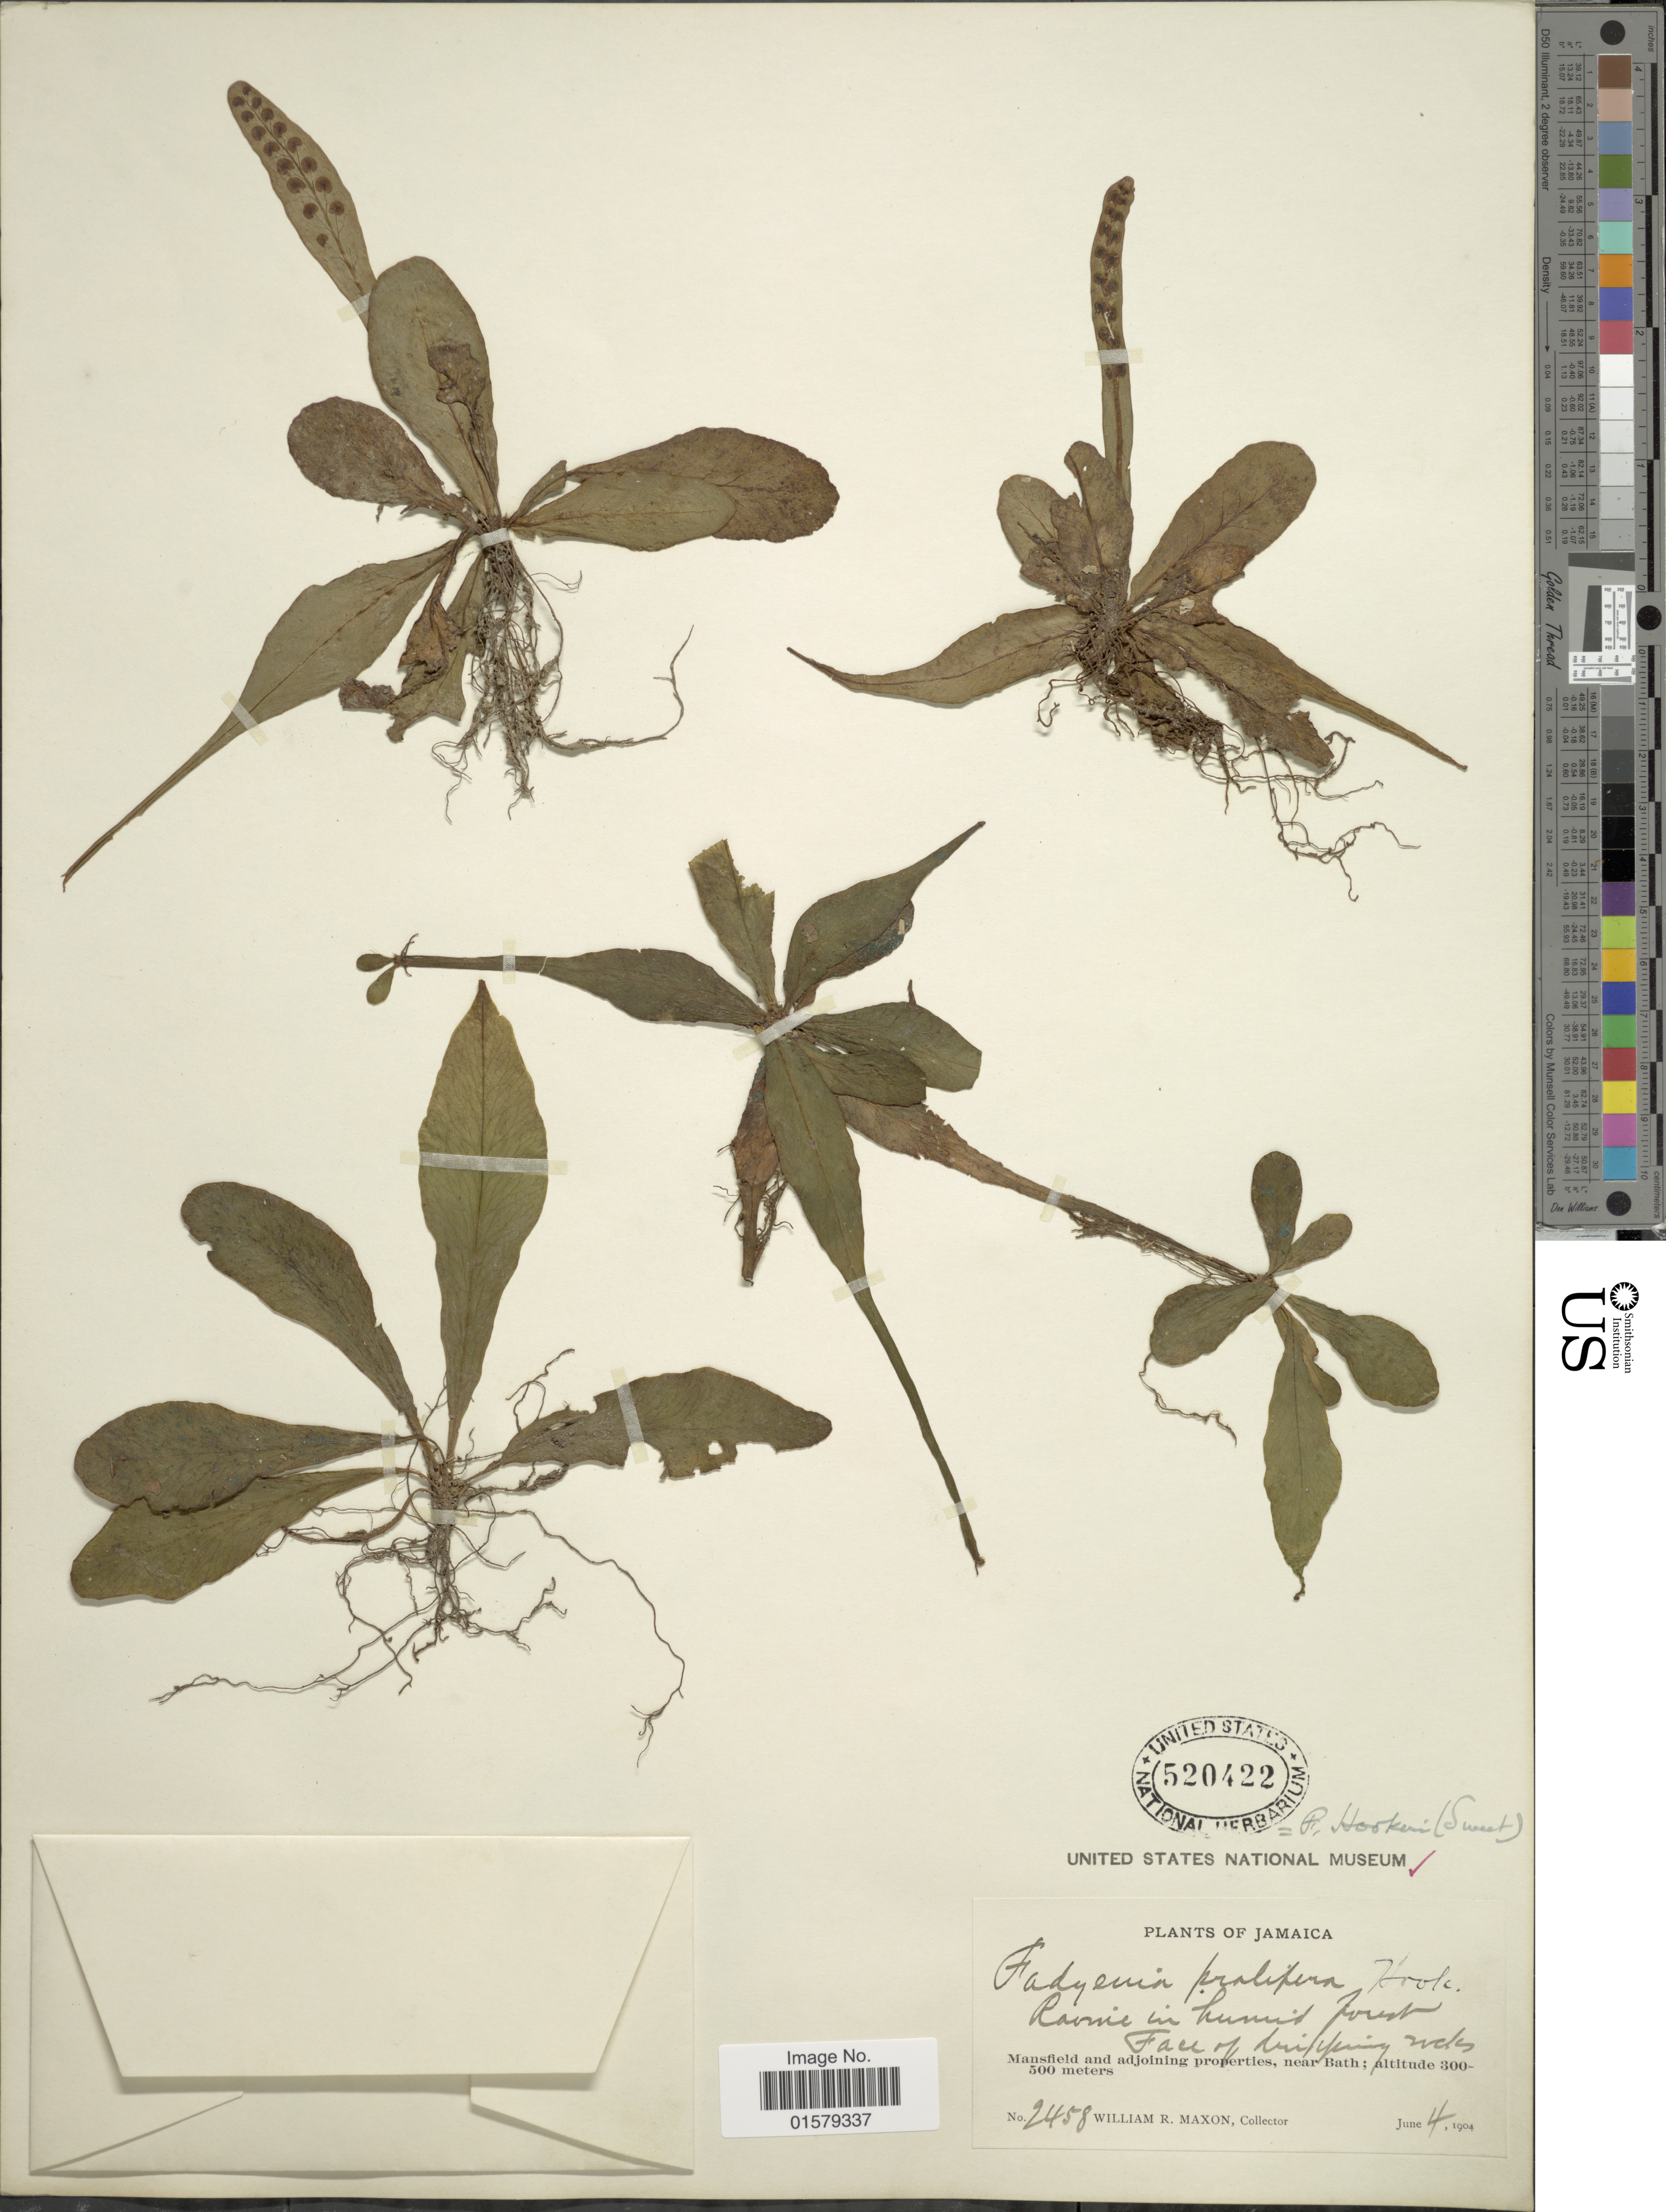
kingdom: Plantae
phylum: Tracheophyta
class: Polypodiopsida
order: Polypodiales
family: Tectariaceae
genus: Tectaria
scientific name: Tectaria hookeri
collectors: W. R. Maxon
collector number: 2458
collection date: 1904-06-04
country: Jamaica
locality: Mansfield and adjoining properties, near Bath.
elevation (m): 300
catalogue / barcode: US 520422